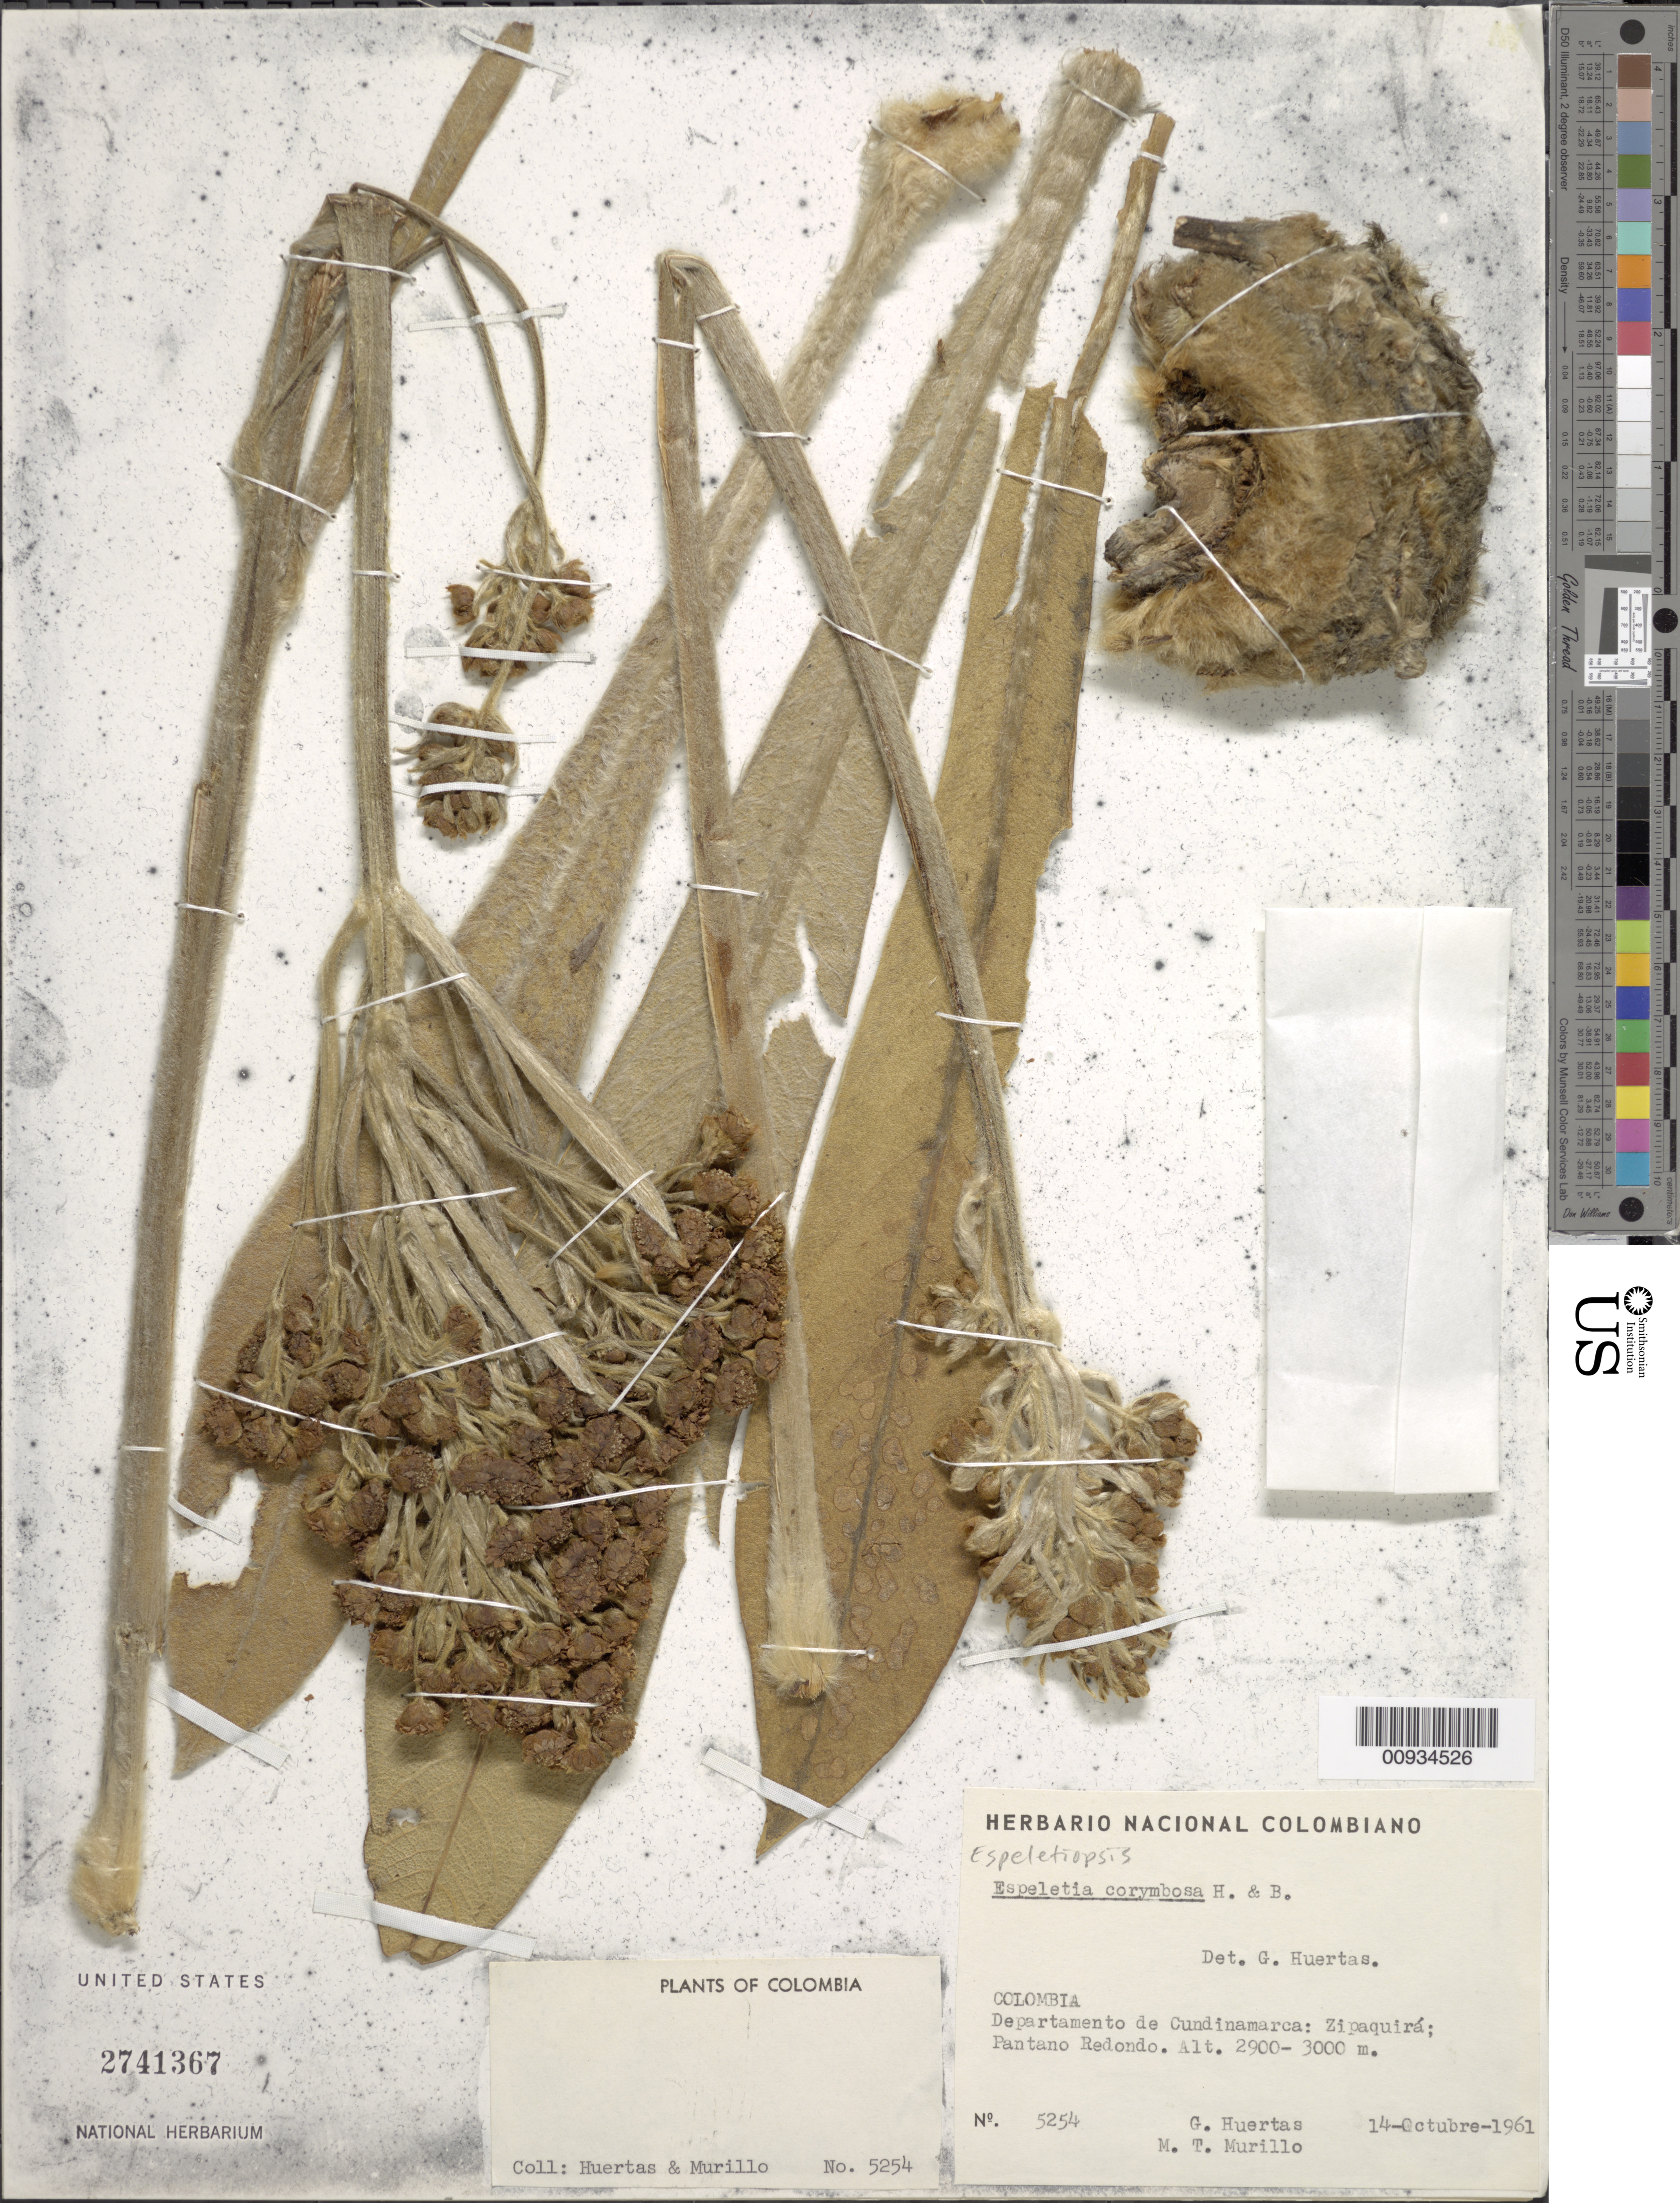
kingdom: Plantae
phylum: Tracheophyta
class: Magnoliopsida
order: Asterales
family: Asteraceae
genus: Espeletiopsis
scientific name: Espeletiopsis corymbosa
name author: (Humb. & Bonpl.) Cuatrec.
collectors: G. Huertas & M. Murillo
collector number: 5254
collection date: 1961-10-14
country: Colombia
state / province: Cundinamarca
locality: Departamento de Cundinamarca: Zipaquira; Pantano Redondo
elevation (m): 2900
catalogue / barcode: US 2741367